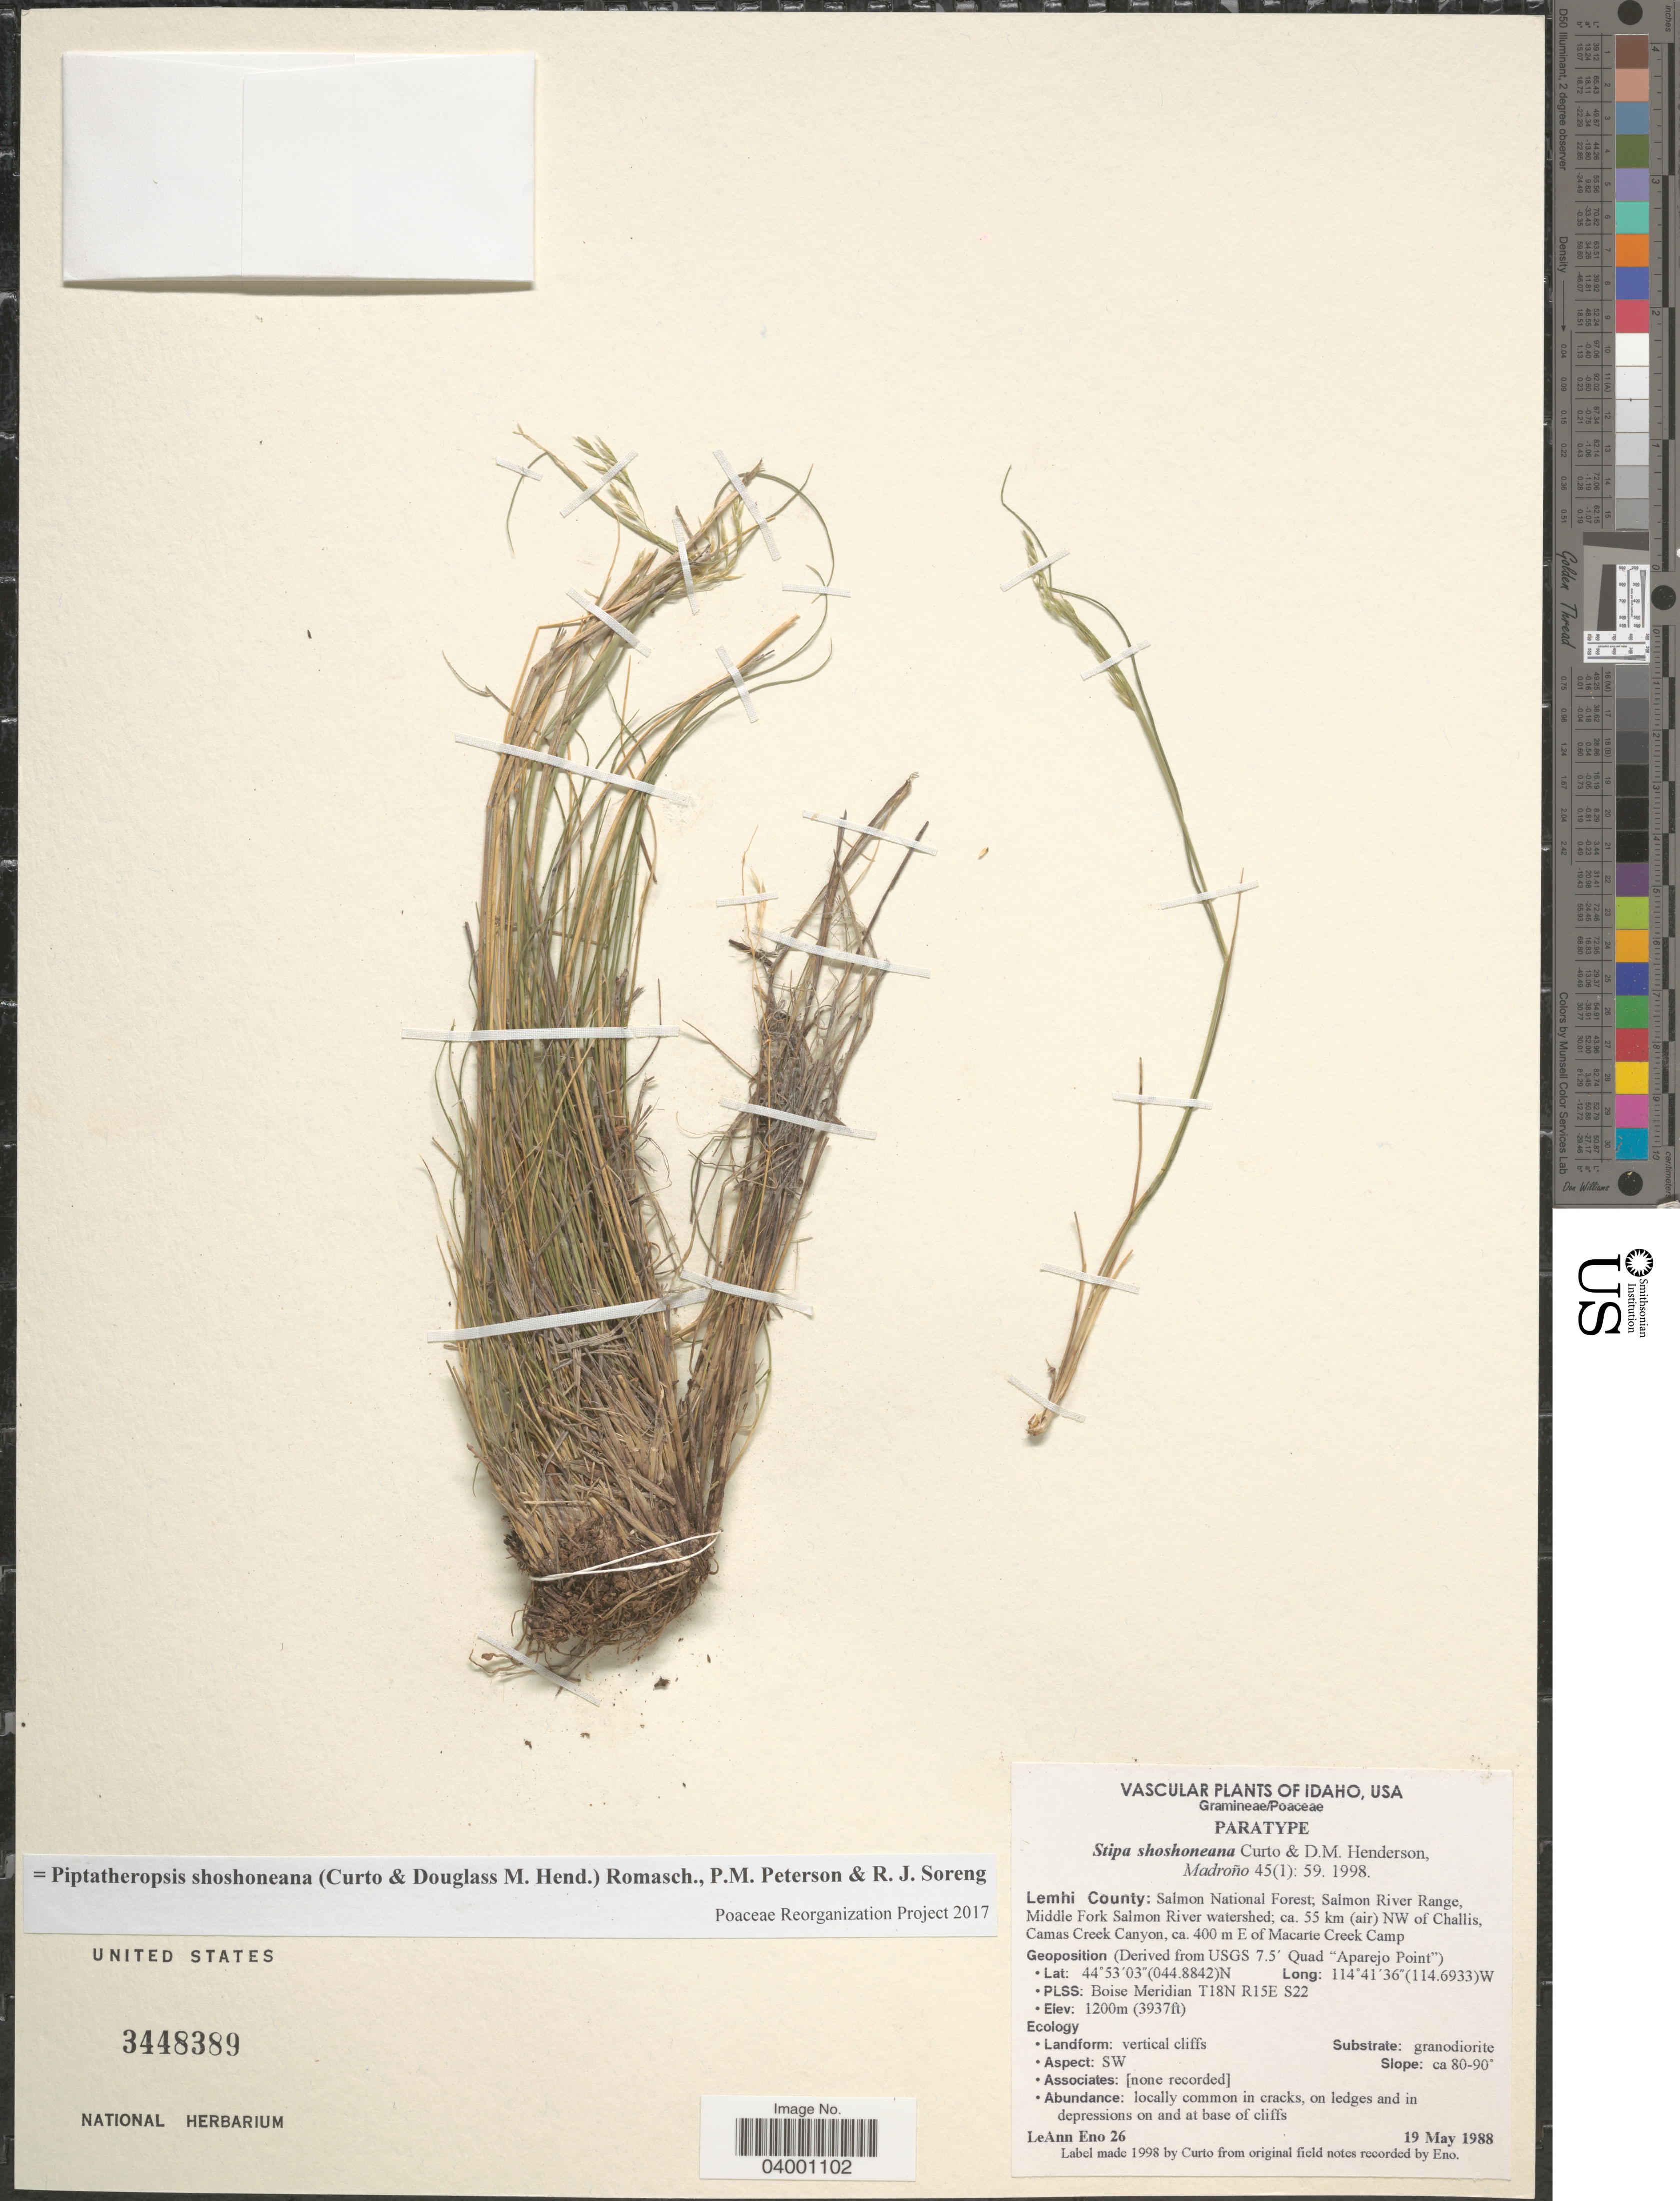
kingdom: Plantae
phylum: Tracheophyta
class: Liliopsida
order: Poales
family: Poaceae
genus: Piptatheropsis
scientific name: Piptatheropsis shoshoneana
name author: (Curto & Douglass M. Hend.) Romasch. et al.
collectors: L. Eno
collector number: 26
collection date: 1988-05-19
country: United States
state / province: Idaho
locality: Lemhi County: Salmon National Forest; Salmon River Range, Middle Fork Salmon River watershed; ca. 55 km (air) NW of Challis, Camas Creek Canyon, ca. 400 m E of Macarte Creek Camp. Geoposition (Derived from USGS 7.5' Quad "Aparejo Point"). PLSS: Boise Meridian T18N R15E S22. Landform: vertical cliffs. Aspect: SW. Slope: ca 80-90°.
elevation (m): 1200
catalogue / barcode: US 3448389